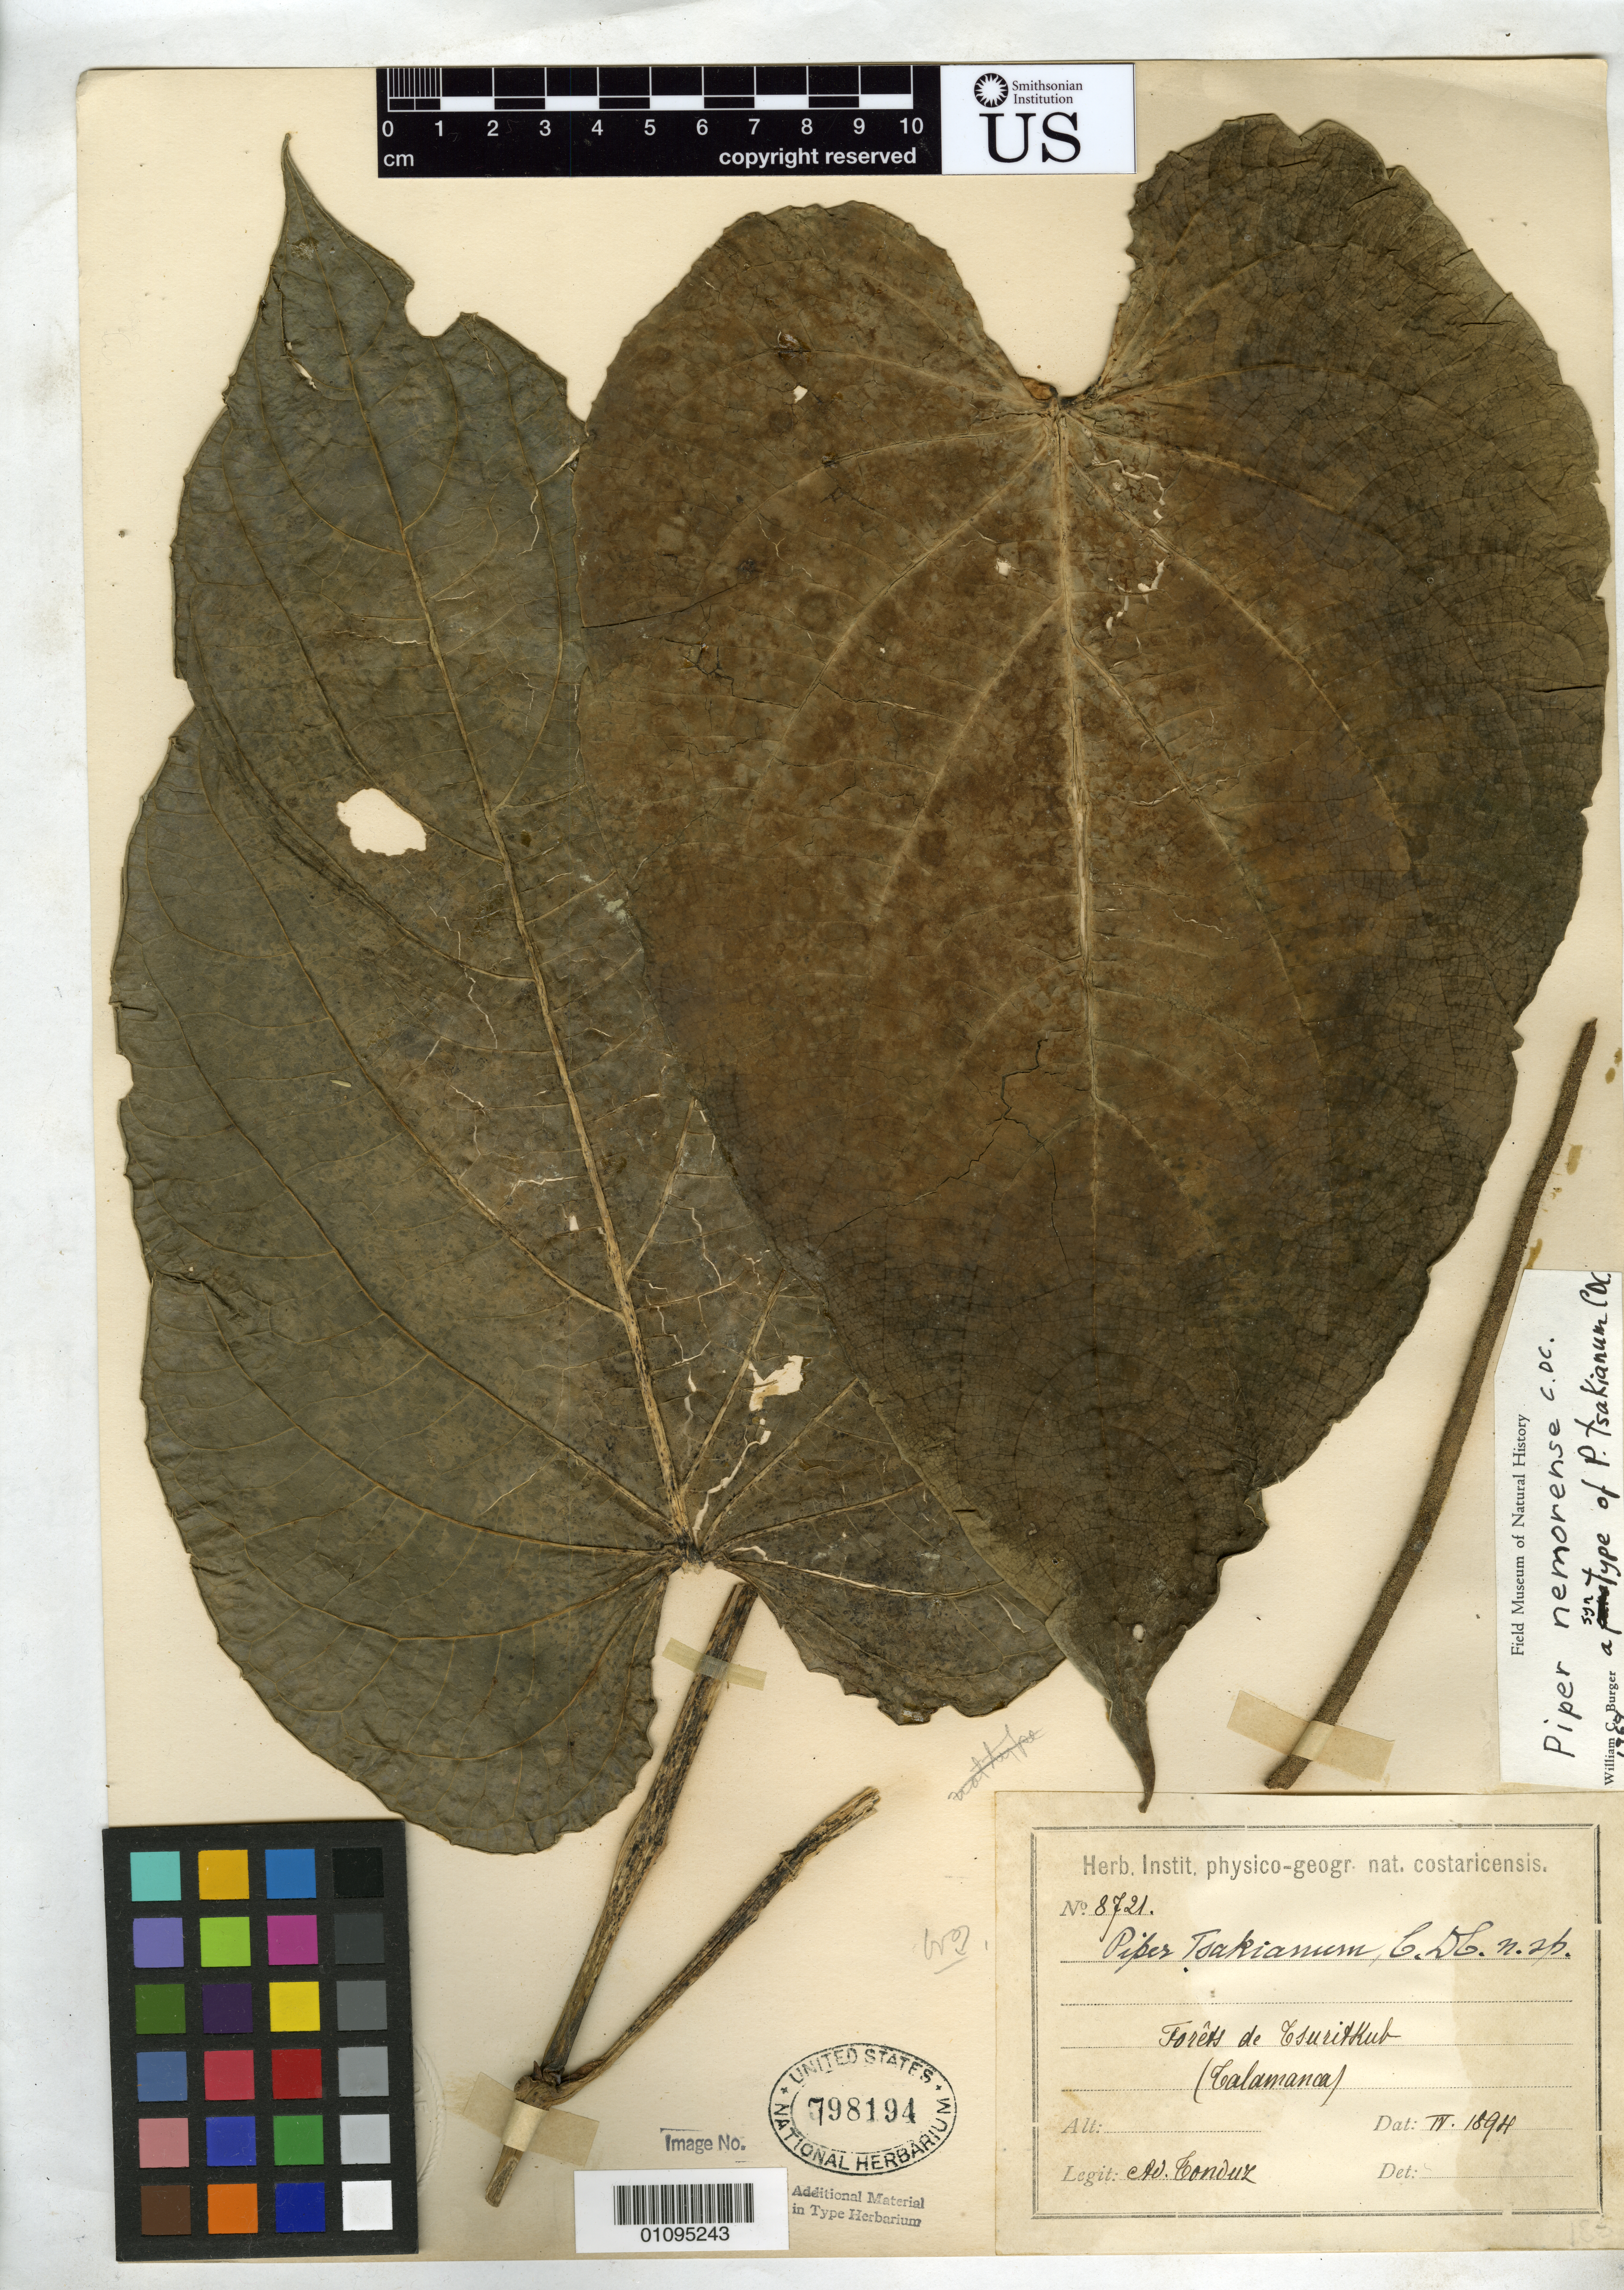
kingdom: Plantae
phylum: Tracheophyta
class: Magnoliopsida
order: Piperales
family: Piperaceae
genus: Piper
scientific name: Piper tsakianum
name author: C. DC. in Pittier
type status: Syntype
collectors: A. Tonduz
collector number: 8736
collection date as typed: Apr 1894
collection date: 1894-04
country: Costa Rica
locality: Forets de Tsuritkub (sp?), Talamanca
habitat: Forest.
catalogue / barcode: US 798194